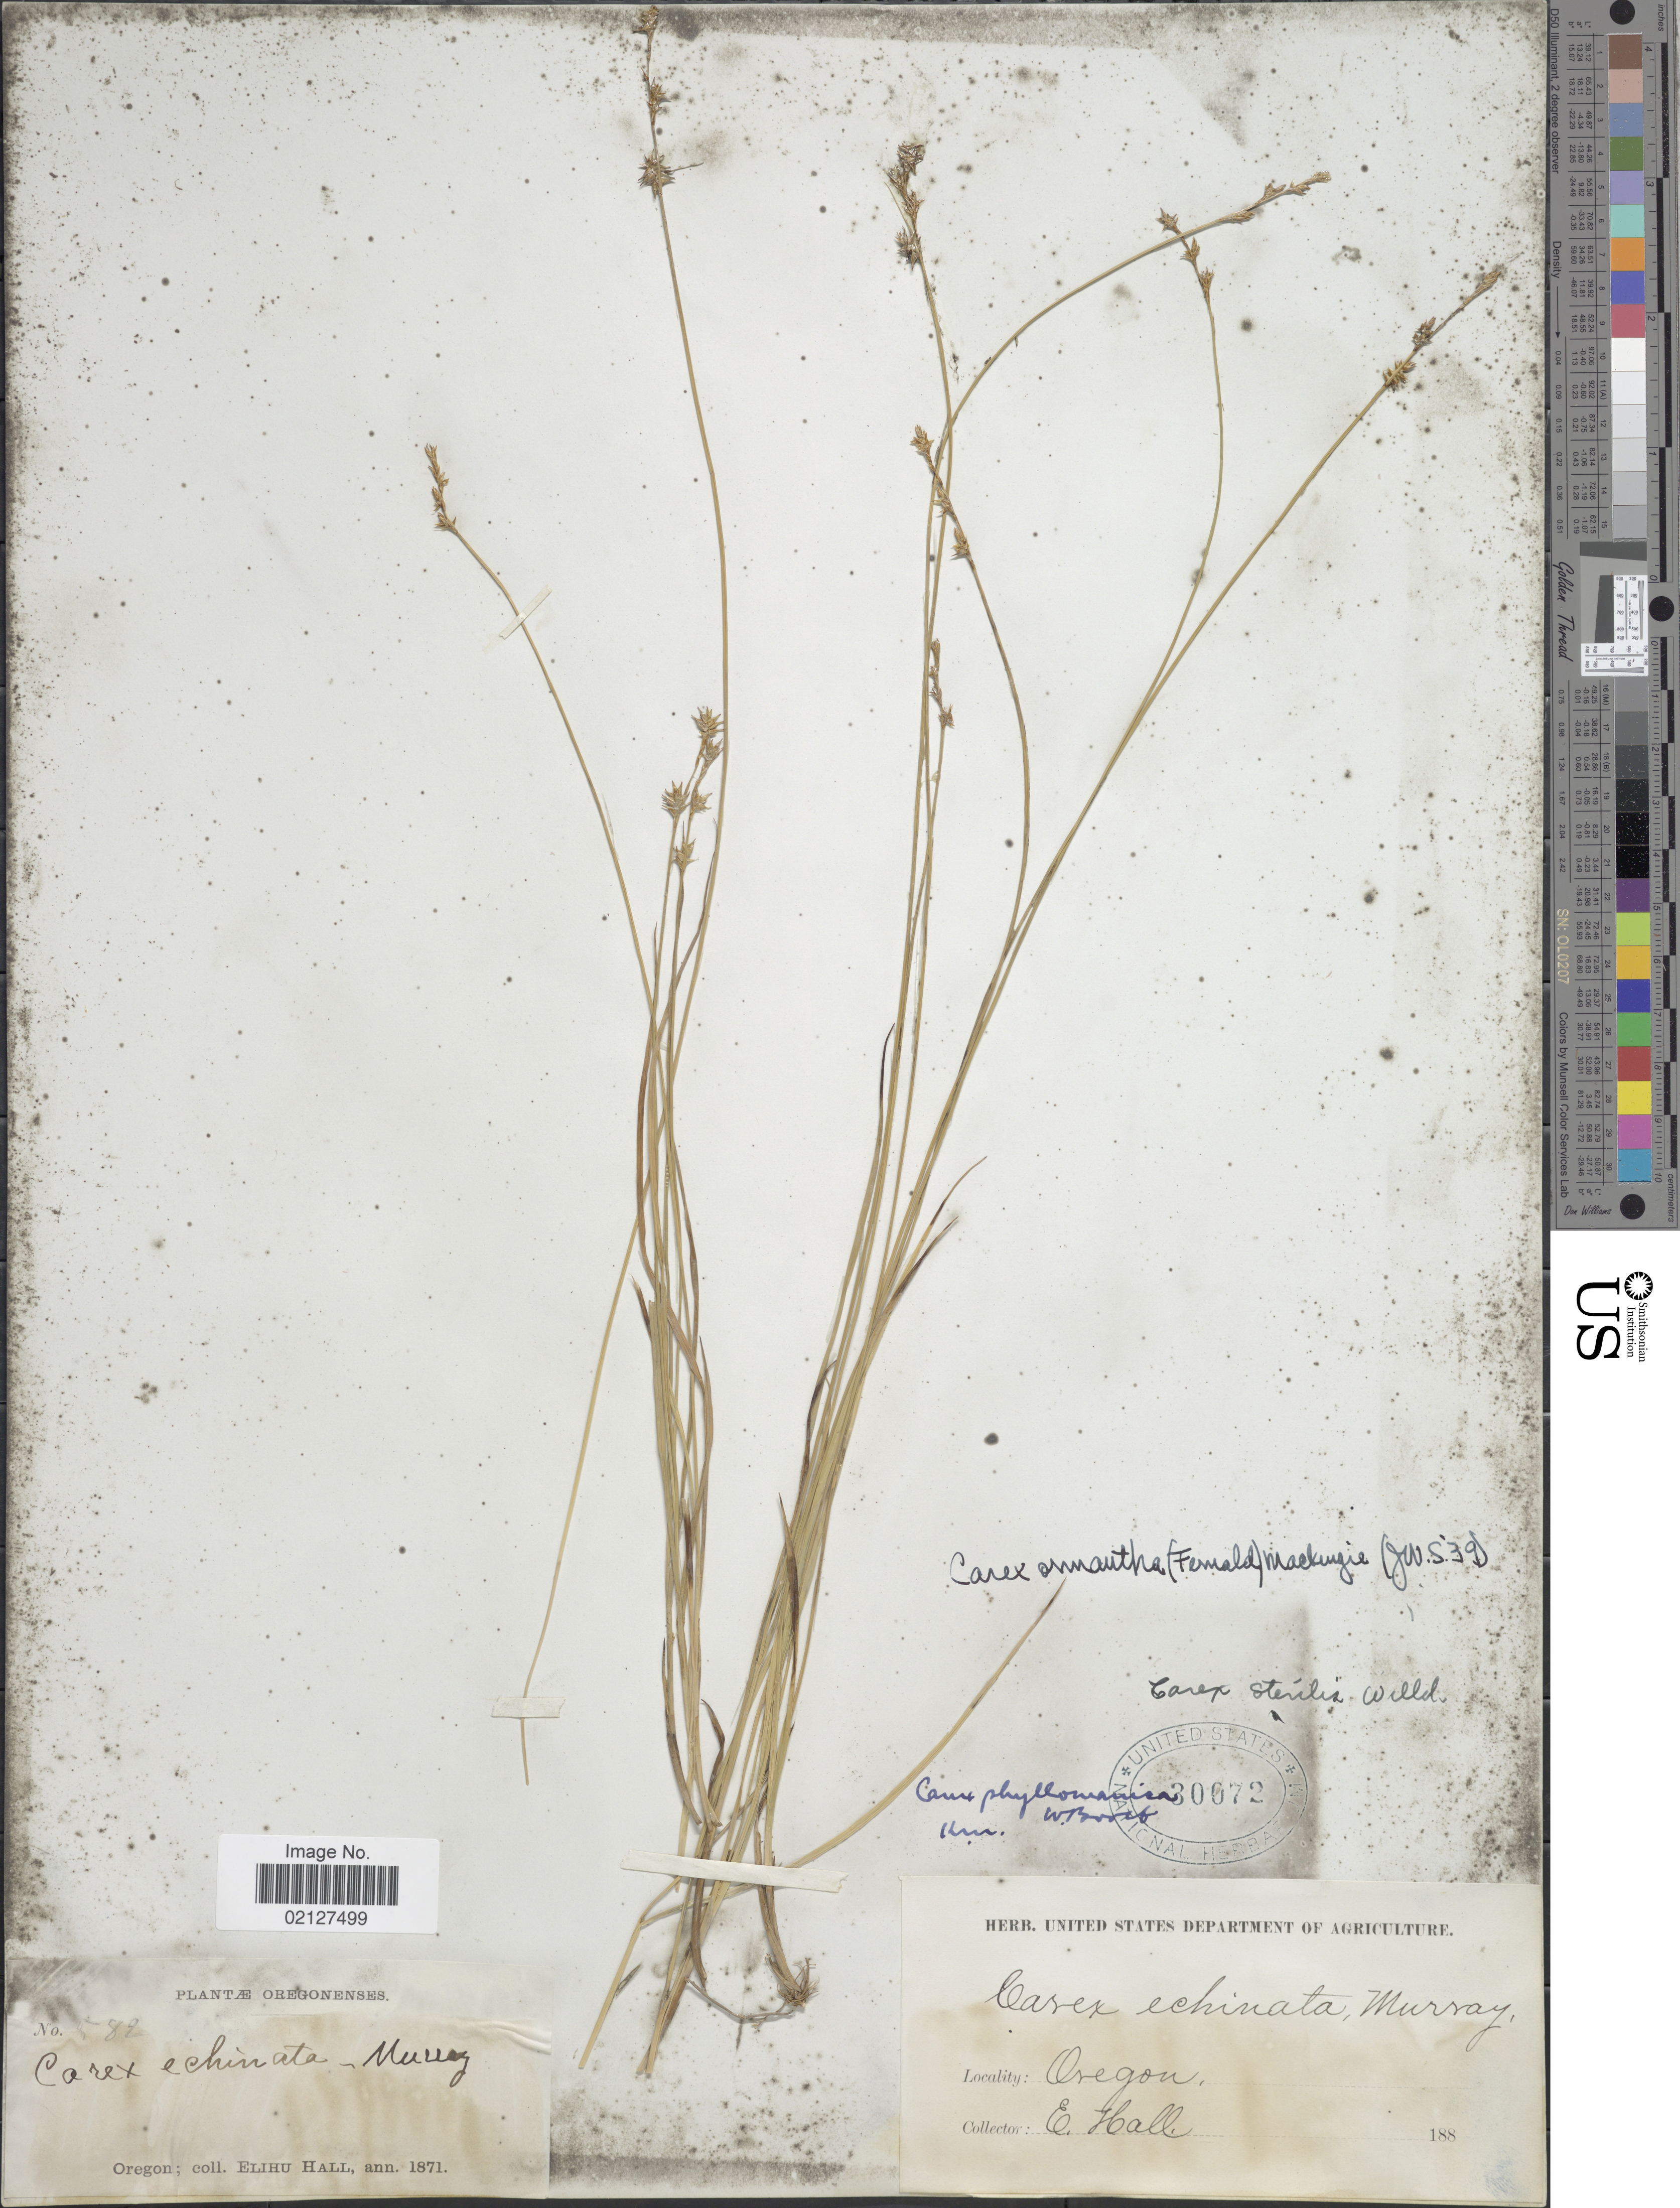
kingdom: Plantae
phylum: Tracheophyta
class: Liliopsida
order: Poales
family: Cyperaceae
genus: Carex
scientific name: Carex echinata subsp. echinata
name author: Murray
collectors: E. Hall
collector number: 582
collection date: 1871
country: United States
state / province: Oregon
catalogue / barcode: US 30072